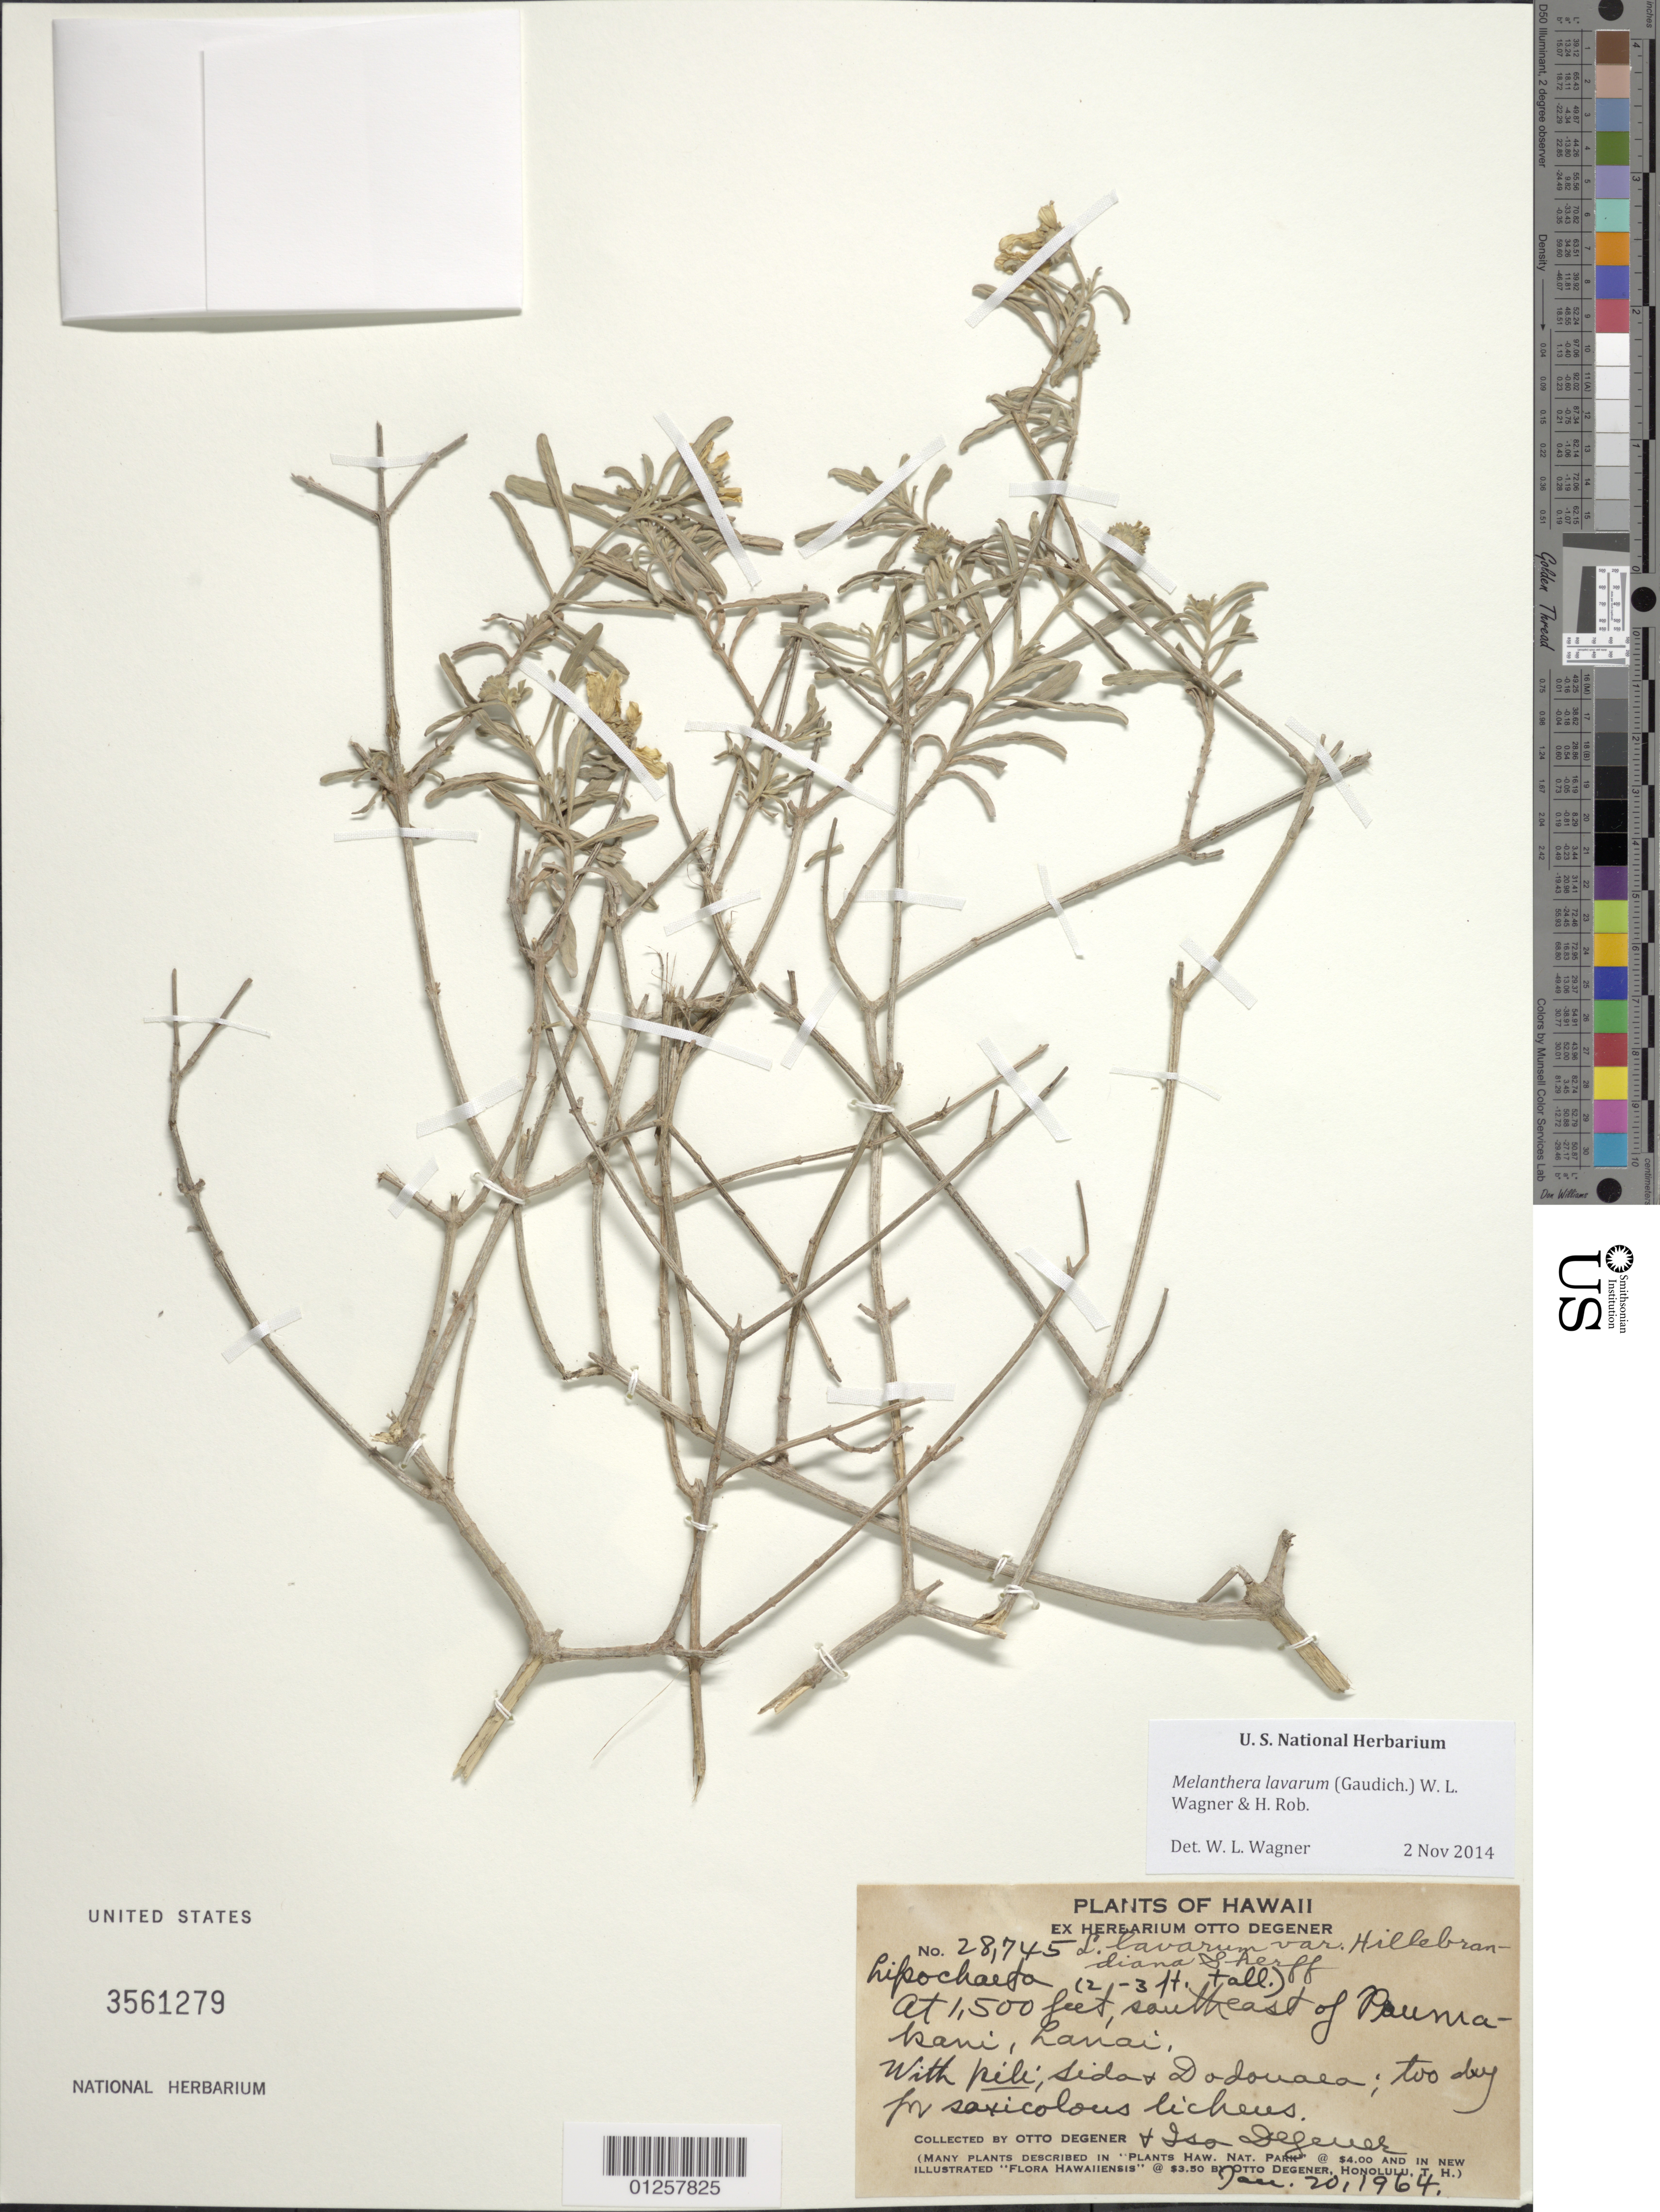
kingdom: Plantae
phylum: Tracheophyta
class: Magnoliopsida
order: Asterales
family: Asteraceae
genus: Wollastonia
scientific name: Wollastonia lavarum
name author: (Gaudich.) Orchard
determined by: Wagner, W. L., (BOT), Smithsonian Institution - National Museum of Natural History (UNITED STATES)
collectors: O. Degener & I. Degener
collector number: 28745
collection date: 1964-01-20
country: United States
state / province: Hawaii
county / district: Maui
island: Lana'i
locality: SE of Puumakani.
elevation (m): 457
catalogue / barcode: US 3561279